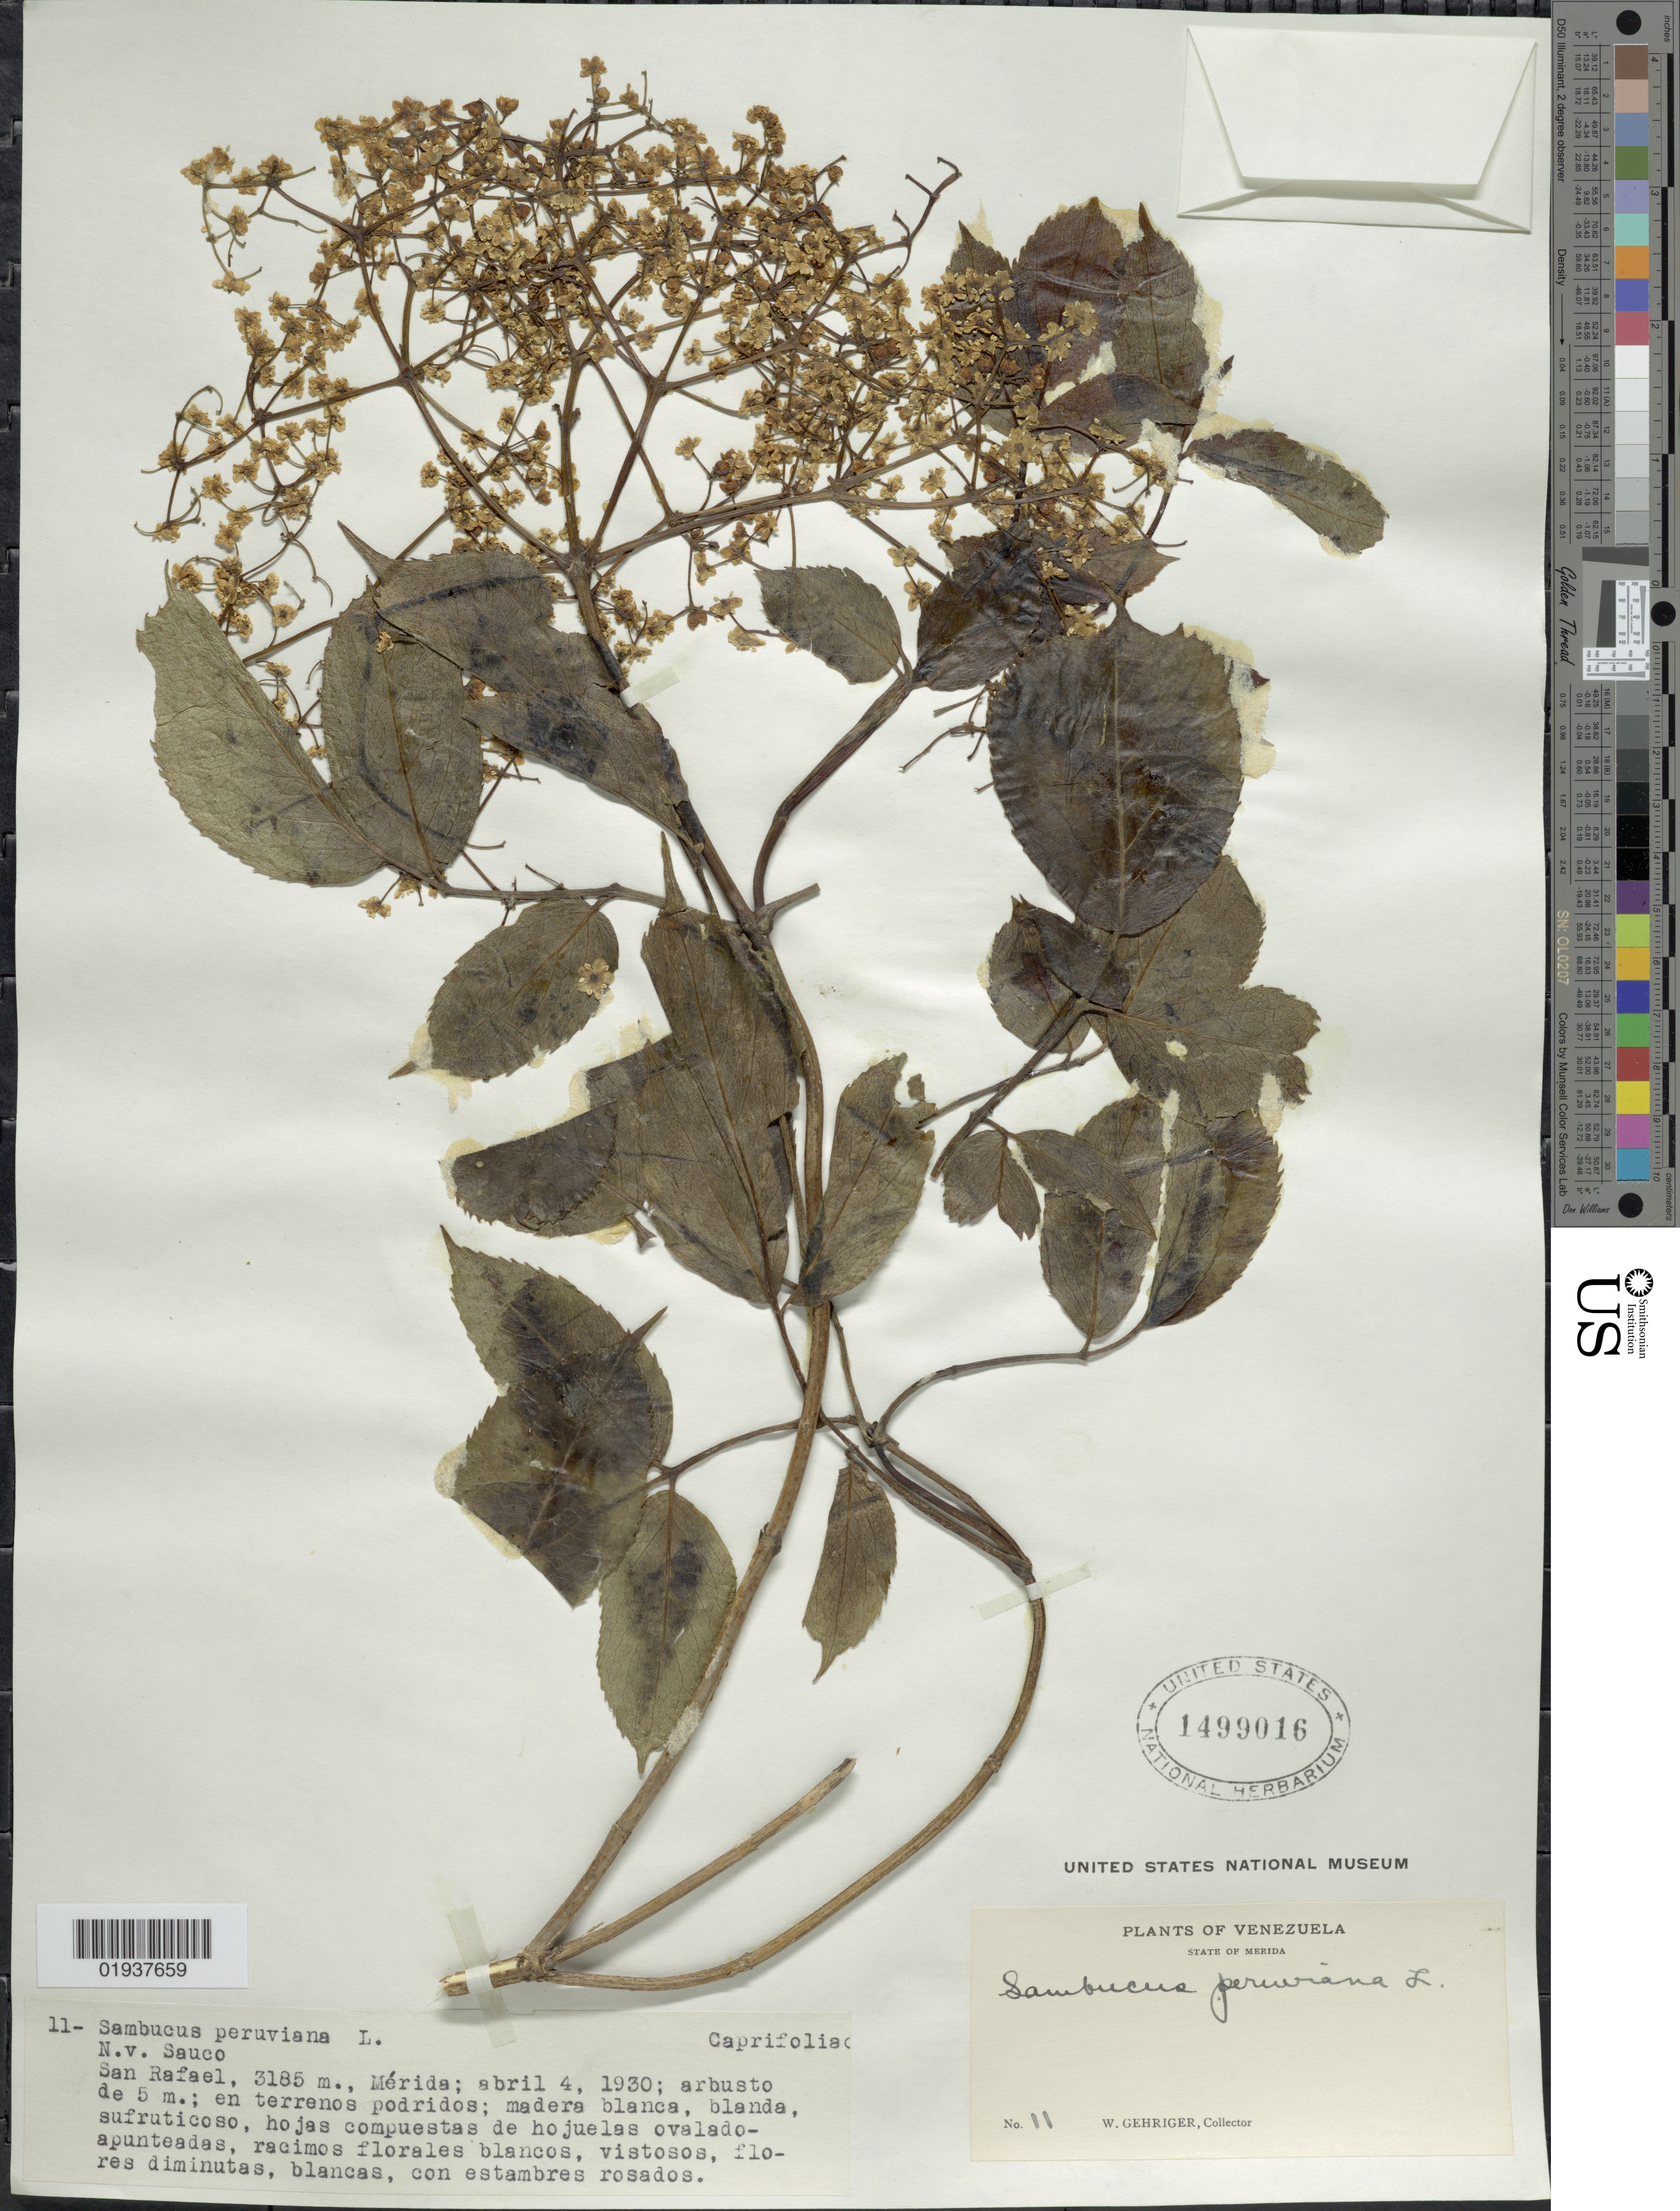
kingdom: Plantae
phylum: Tracheophyta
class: Magnoliopsida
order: Dipsacales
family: Viburnaceae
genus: Sambucus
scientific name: Sambucus canadensis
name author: L.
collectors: W. Gehriger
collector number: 11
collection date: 1930-04-04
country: Venezuela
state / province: Mérida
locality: San Rafael.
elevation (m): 3185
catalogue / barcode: US 1499016